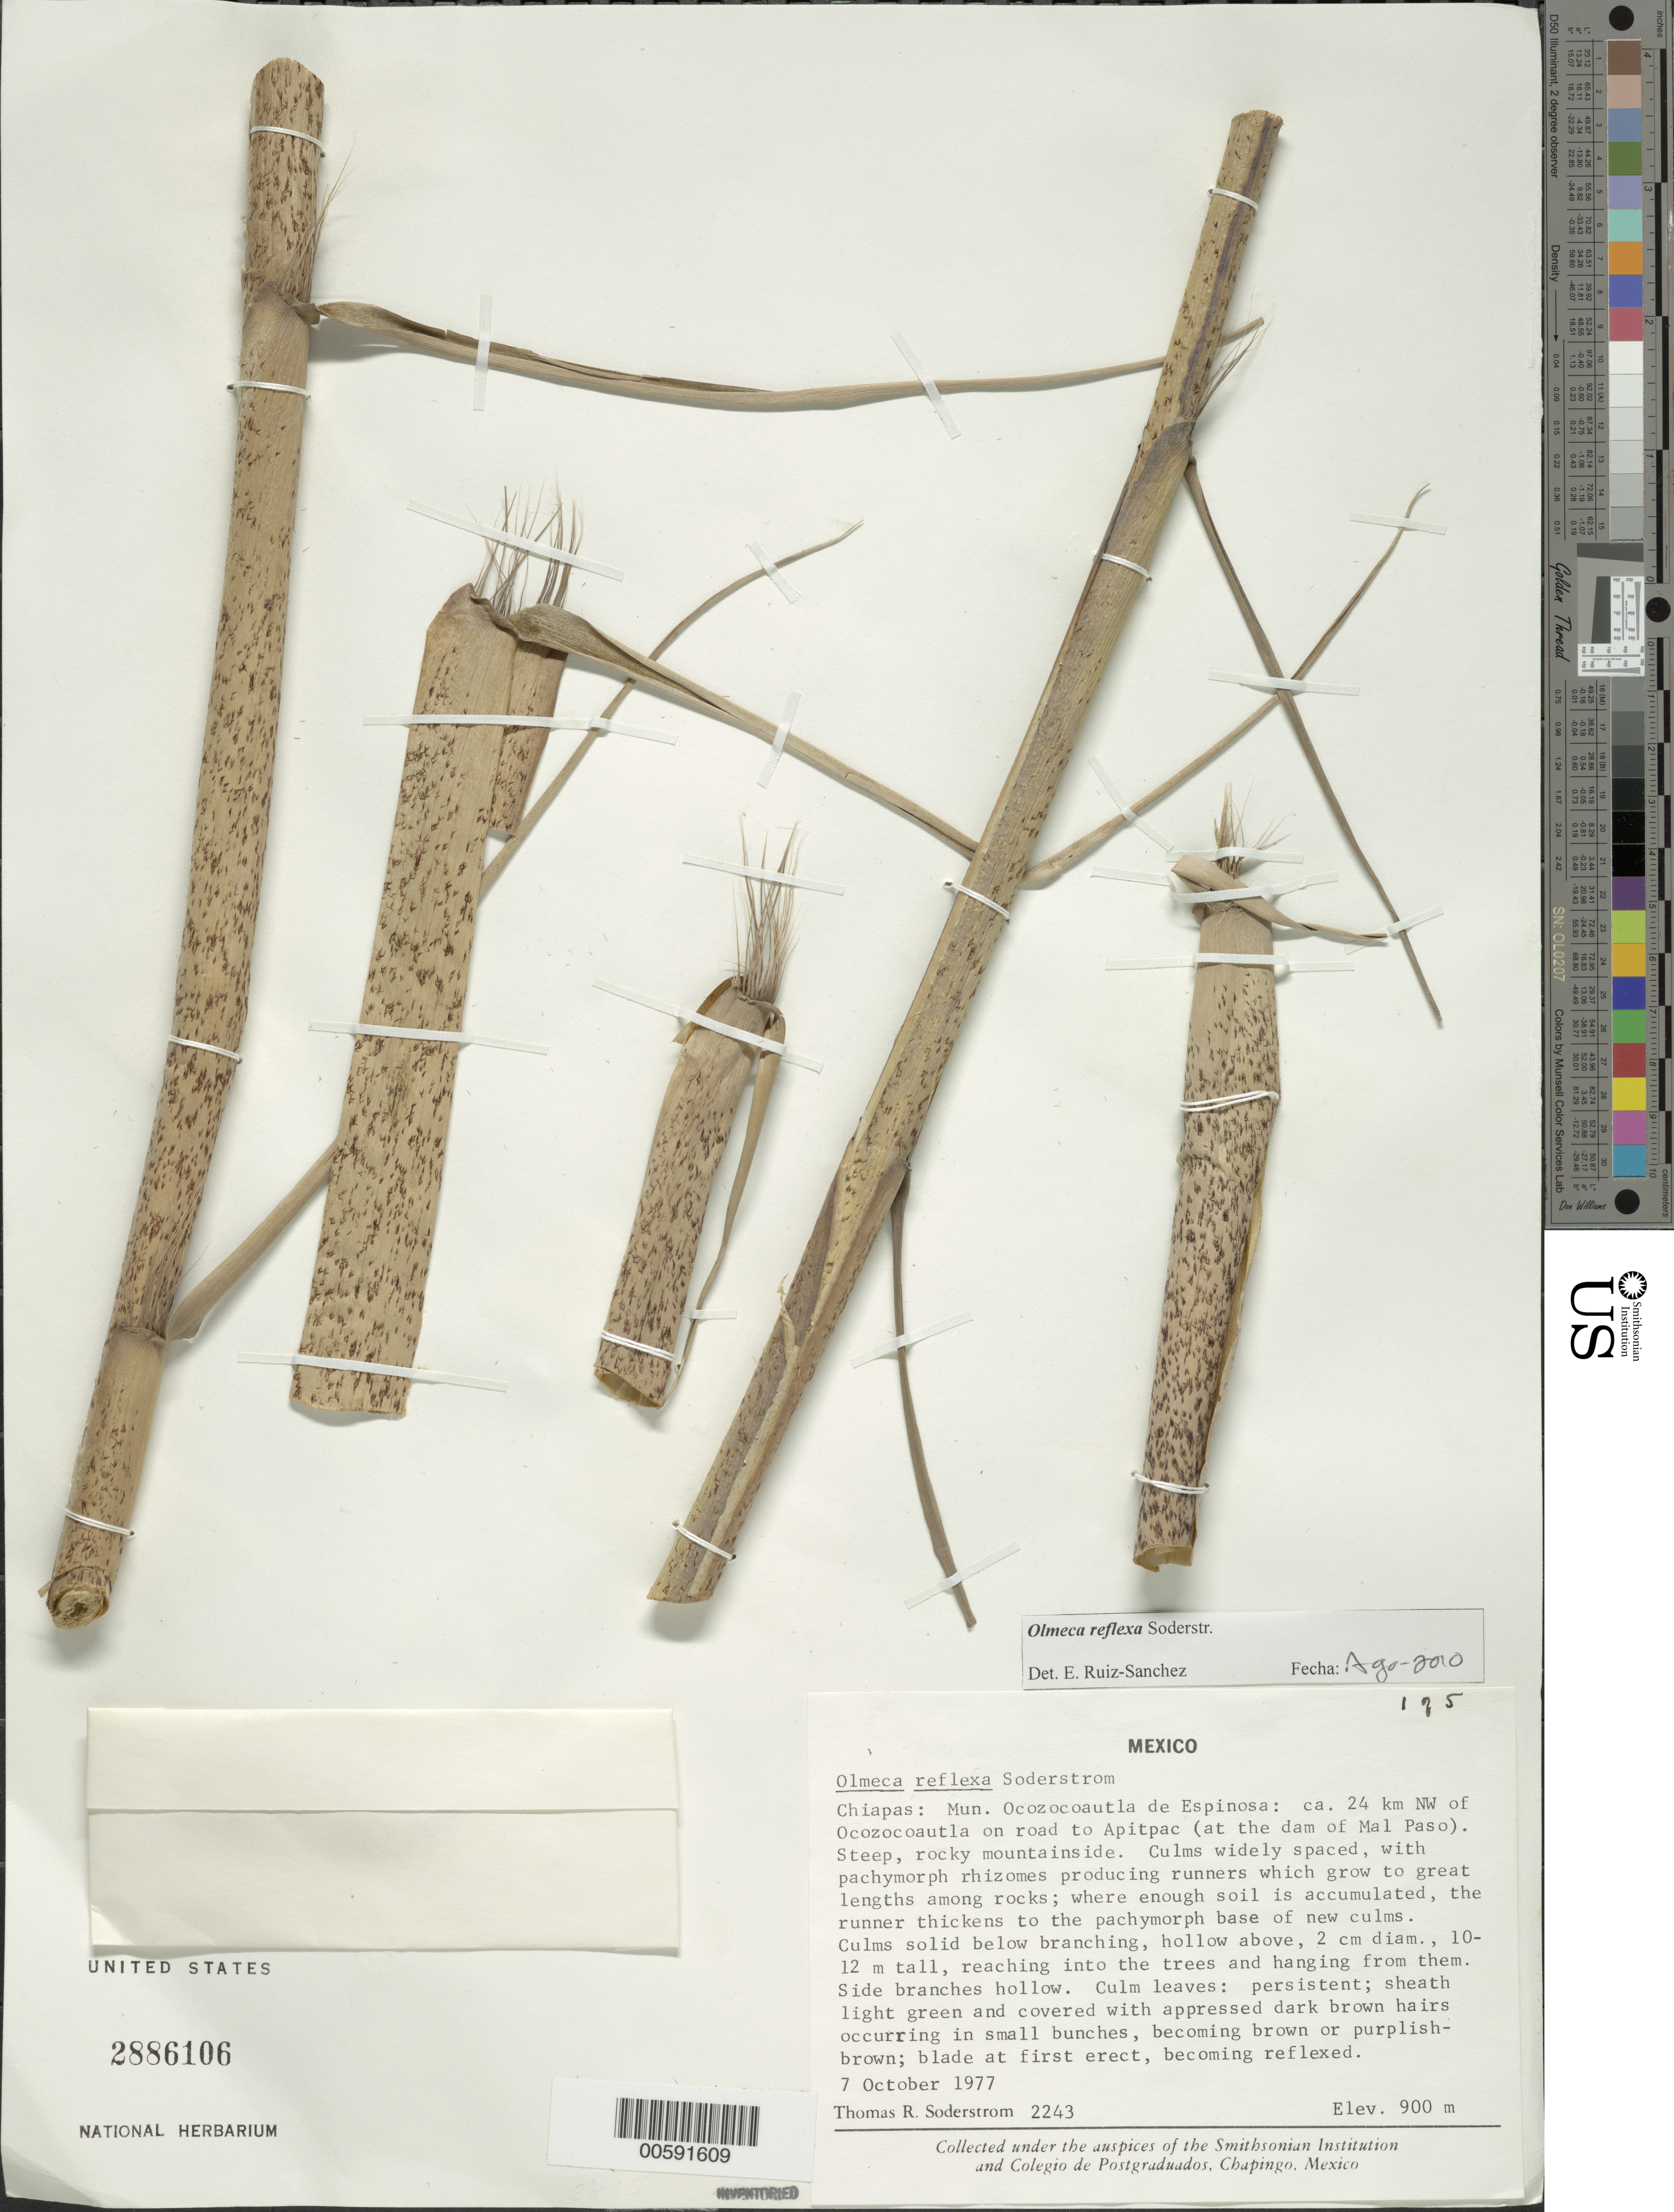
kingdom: Plantae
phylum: Tracheophyta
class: Liliopsida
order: Poales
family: Poaceae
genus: Olmeca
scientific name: Olmeca reflexa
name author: Soderstr.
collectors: T. R. Soderstrom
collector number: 2243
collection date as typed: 07 Oct 1977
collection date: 1977-10-07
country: Mexico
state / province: Chiapas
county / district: Ocozocoautla de Espinosa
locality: Mal Paso dam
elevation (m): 900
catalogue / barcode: US 2886106